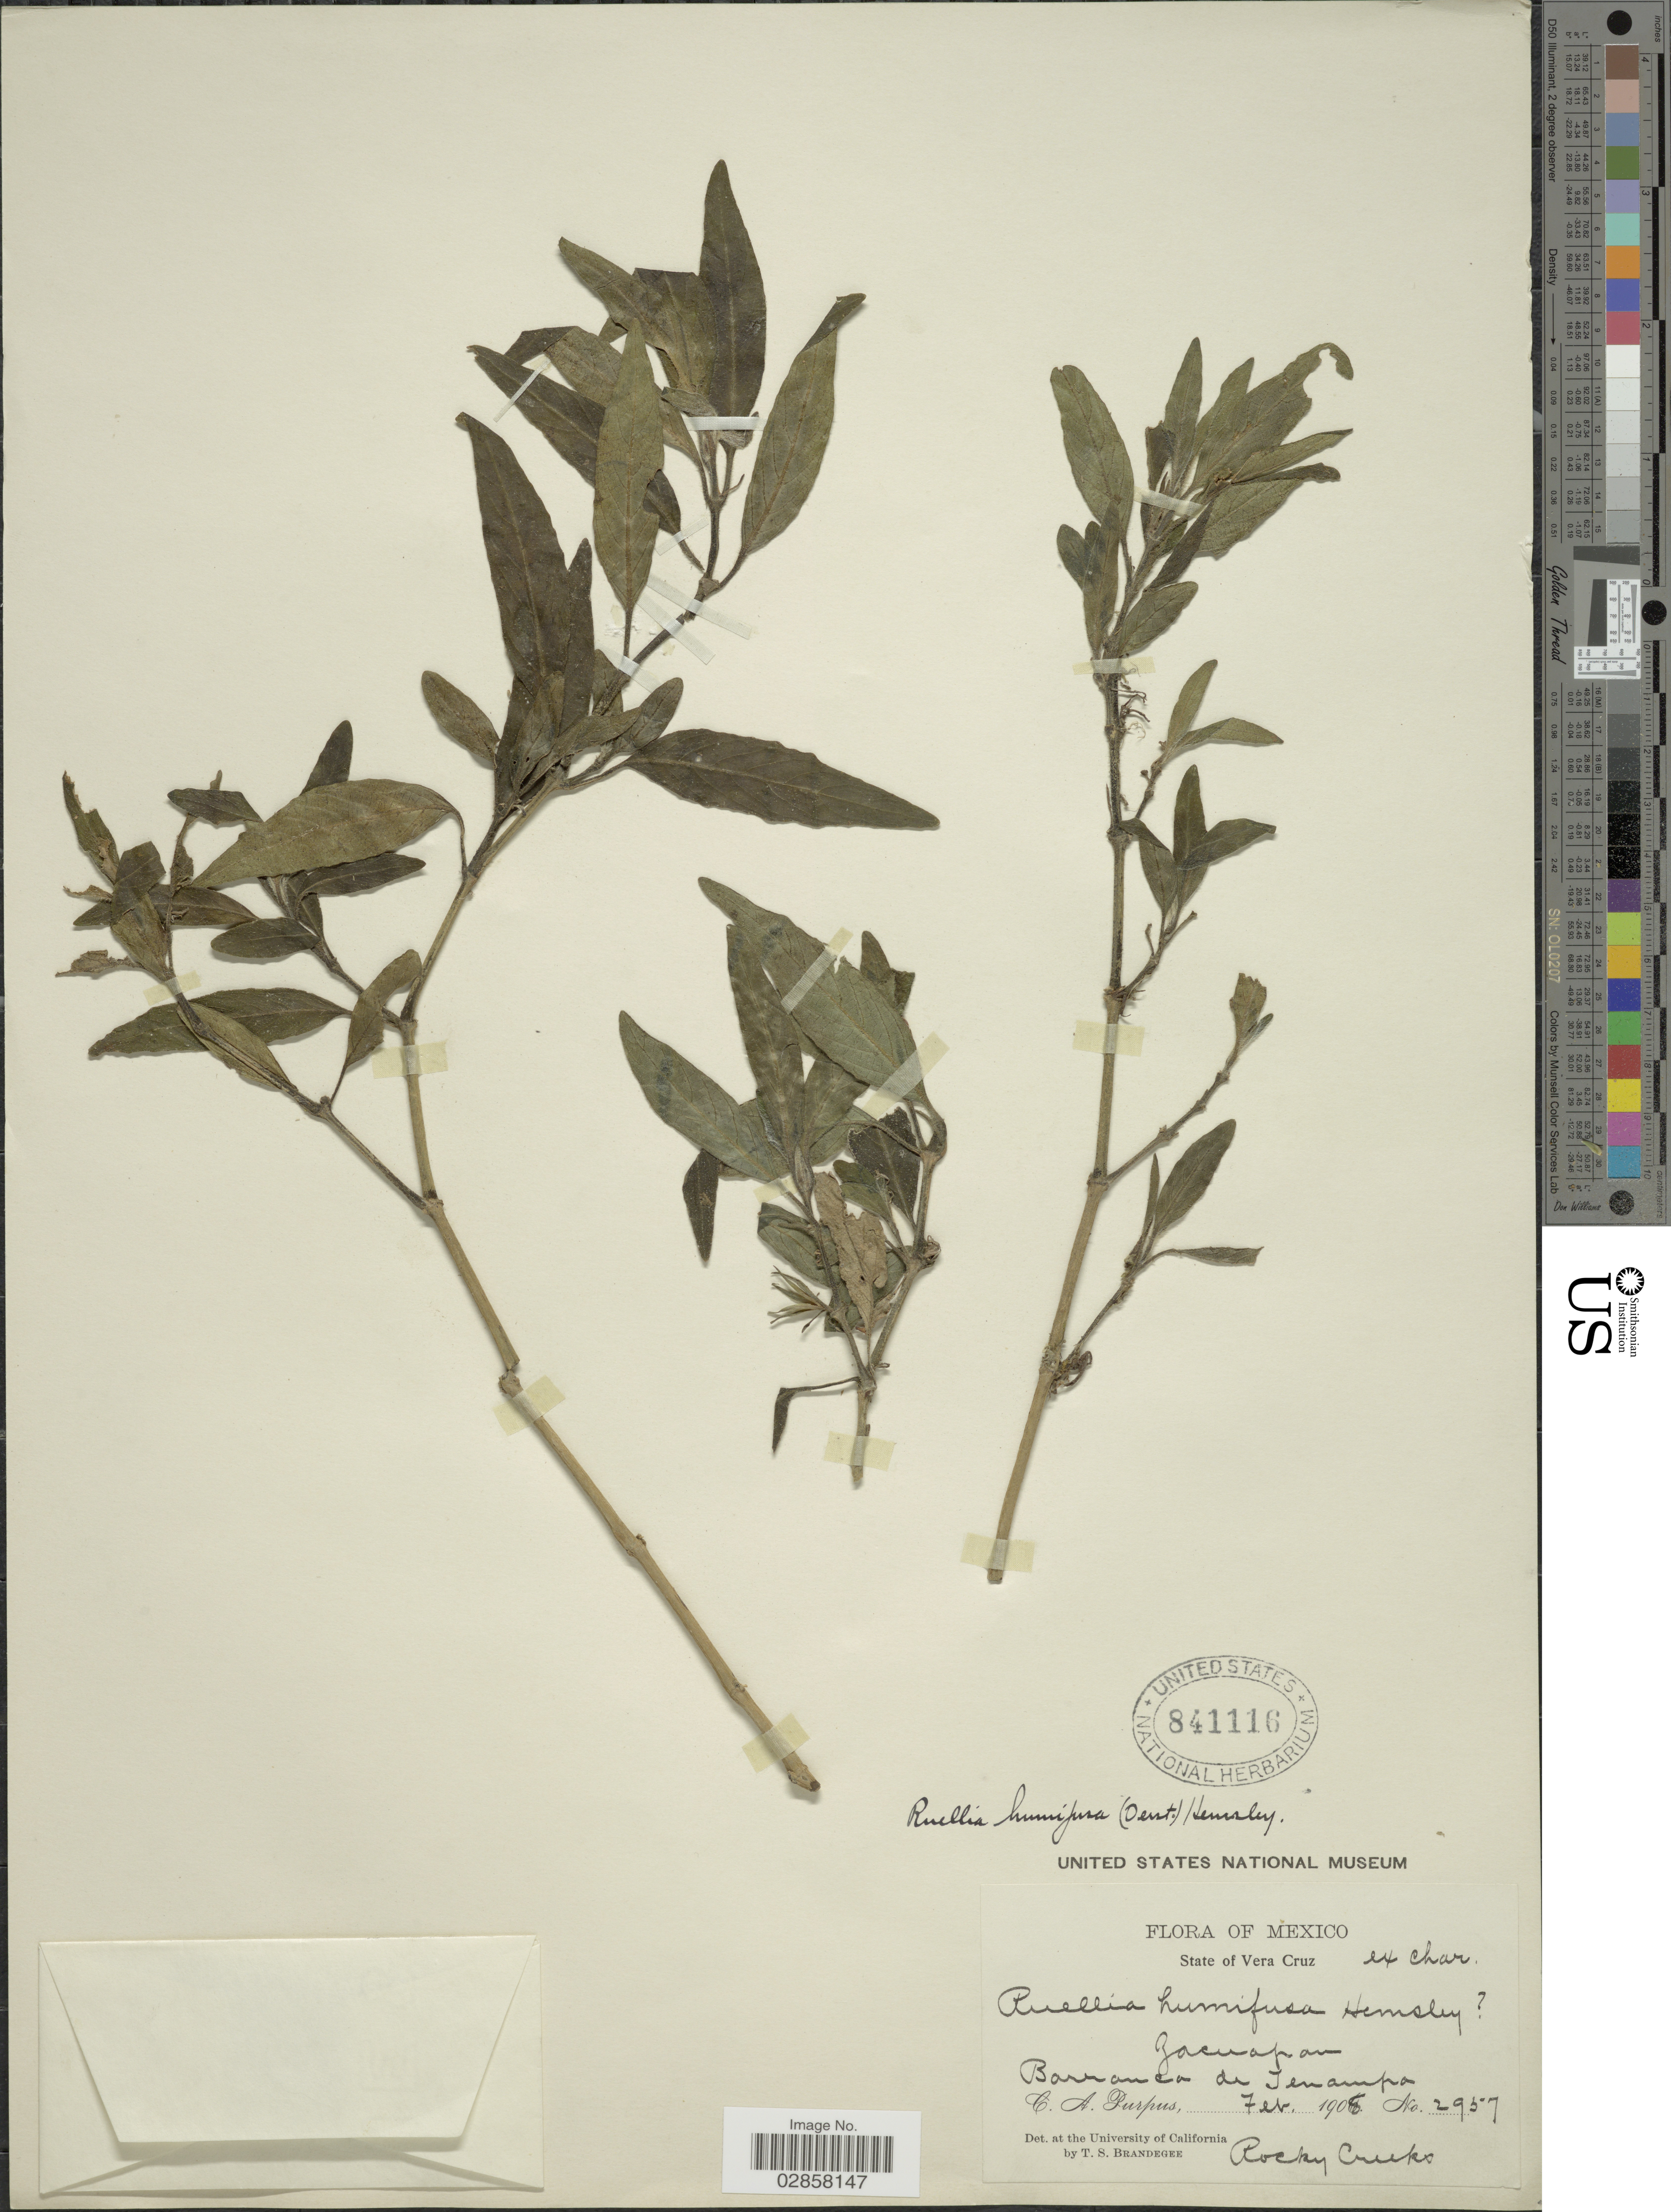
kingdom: Plantae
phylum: Tracheophyta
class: Magnoliopsida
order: Lamiales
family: Acanthaceae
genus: Ruellia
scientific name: Ruellia squarrosa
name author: Fenzl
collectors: C. A. Purpus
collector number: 2957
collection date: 1905-02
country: Mexico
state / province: Veracruz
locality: State of Vera Cruz. Barranca de Tenampa. Rocky Creeks.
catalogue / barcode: US 841116